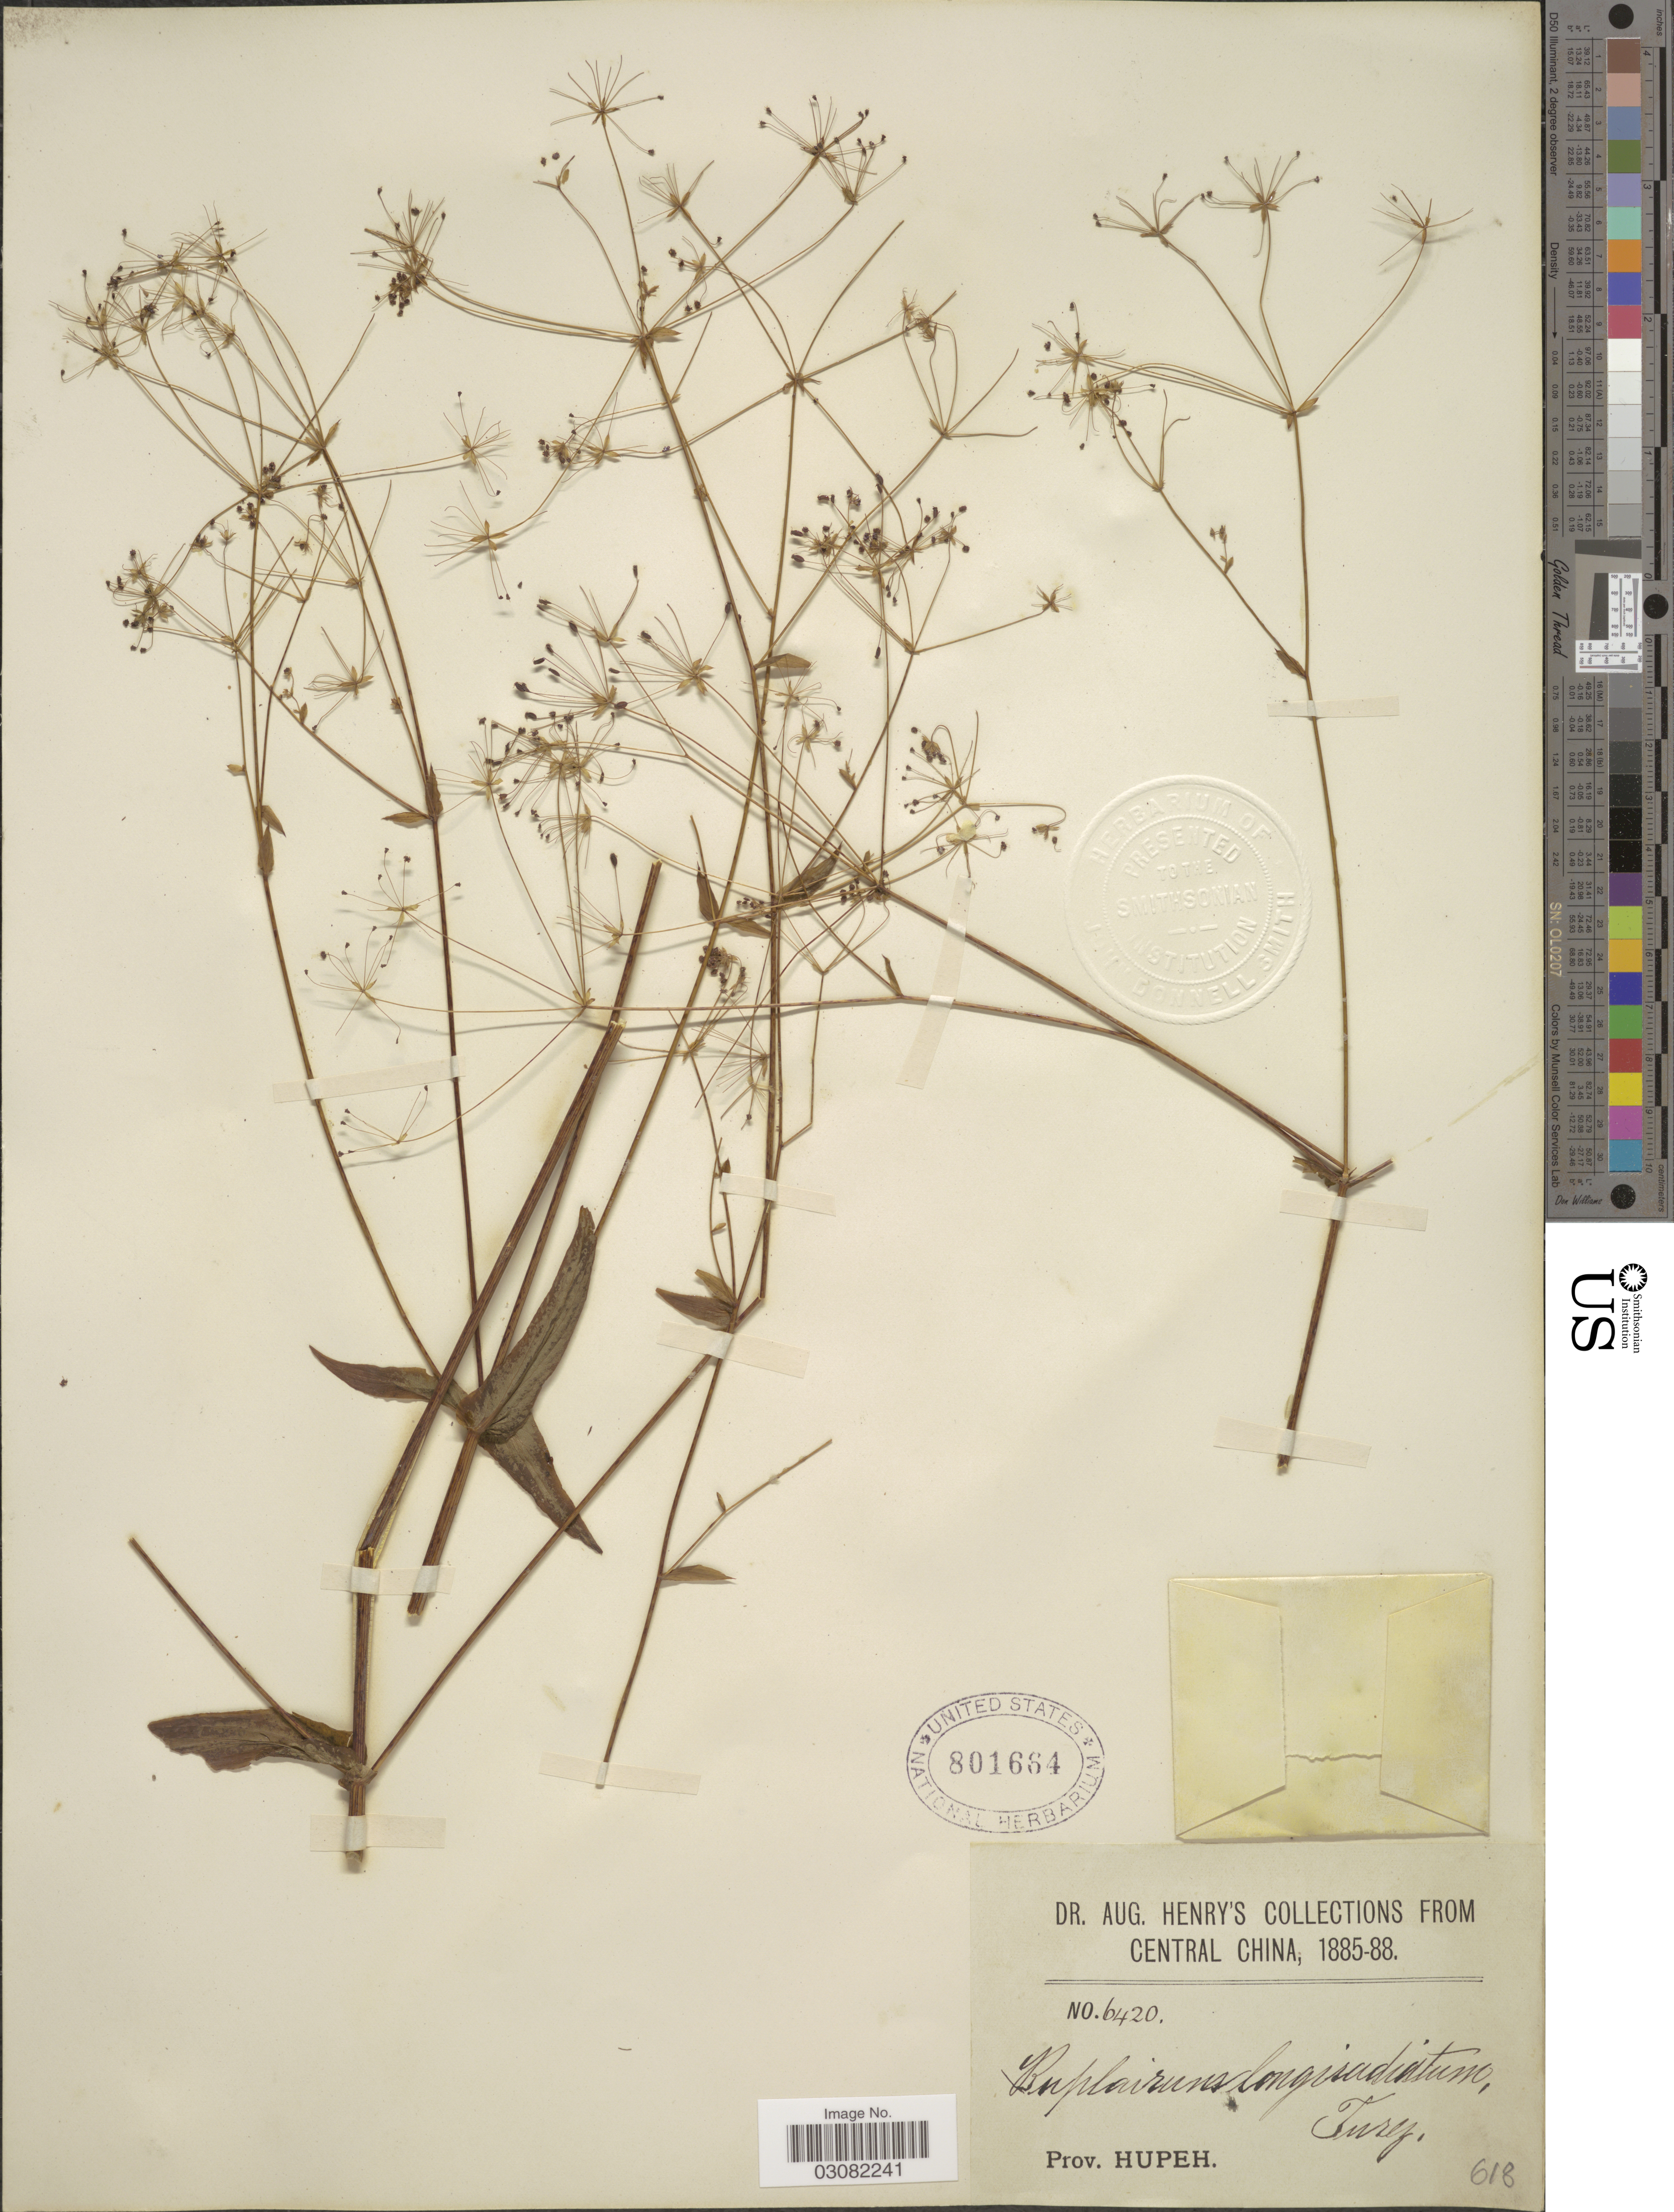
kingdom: Plantae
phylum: Tracheophyta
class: Magnoliopsida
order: Apiales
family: Apiaceae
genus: Bupleurum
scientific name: Bupleurum longiradiatum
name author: Turcz.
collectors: A. Henry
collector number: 6420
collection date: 1885/1888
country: China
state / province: Hubei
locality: Central China, Prov. Hupeh.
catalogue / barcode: US 801664